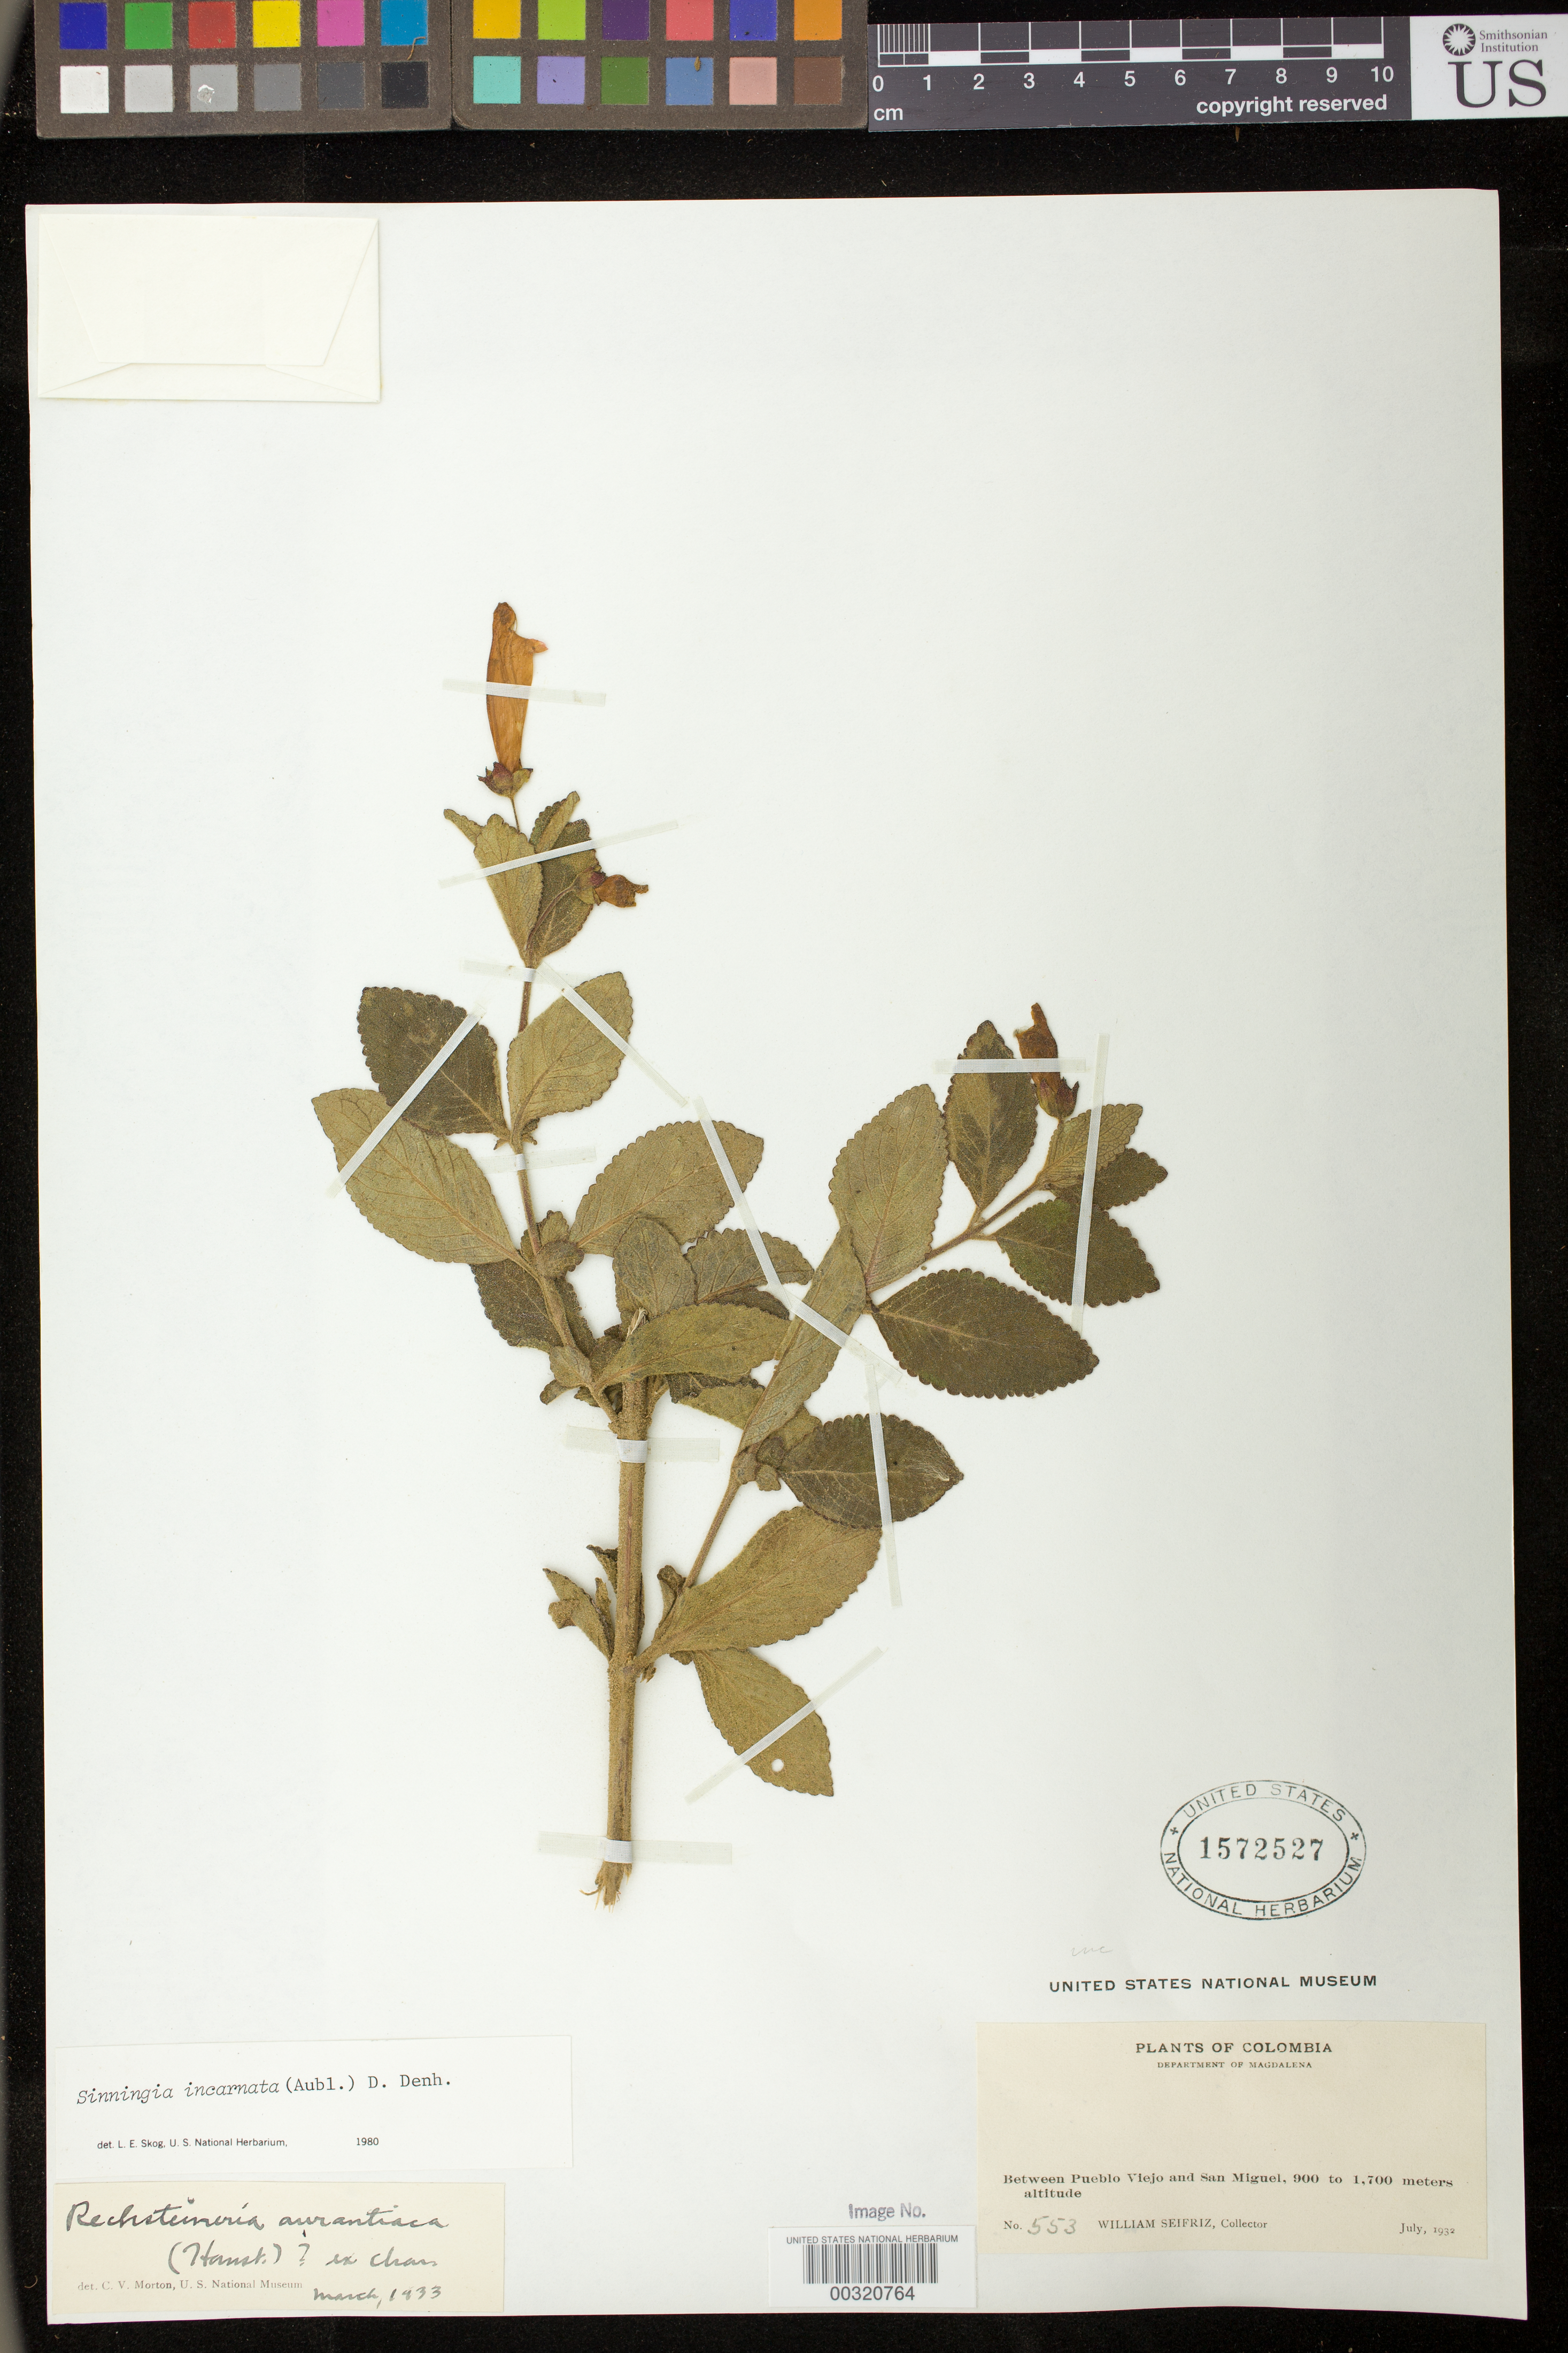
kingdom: Plantae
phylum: Tracheophyta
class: Magnoliopsida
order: Lamiales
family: Gesneriaceae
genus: Sinningia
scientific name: Sinningia incarnata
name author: (Aubl.) D.L. Denham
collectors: W. Seifriz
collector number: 553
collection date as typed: Jul 1932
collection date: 1932-07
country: Colombia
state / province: Magdalena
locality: Between Pueblo Viejo and San Miguel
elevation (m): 900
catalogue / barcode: US 1572527